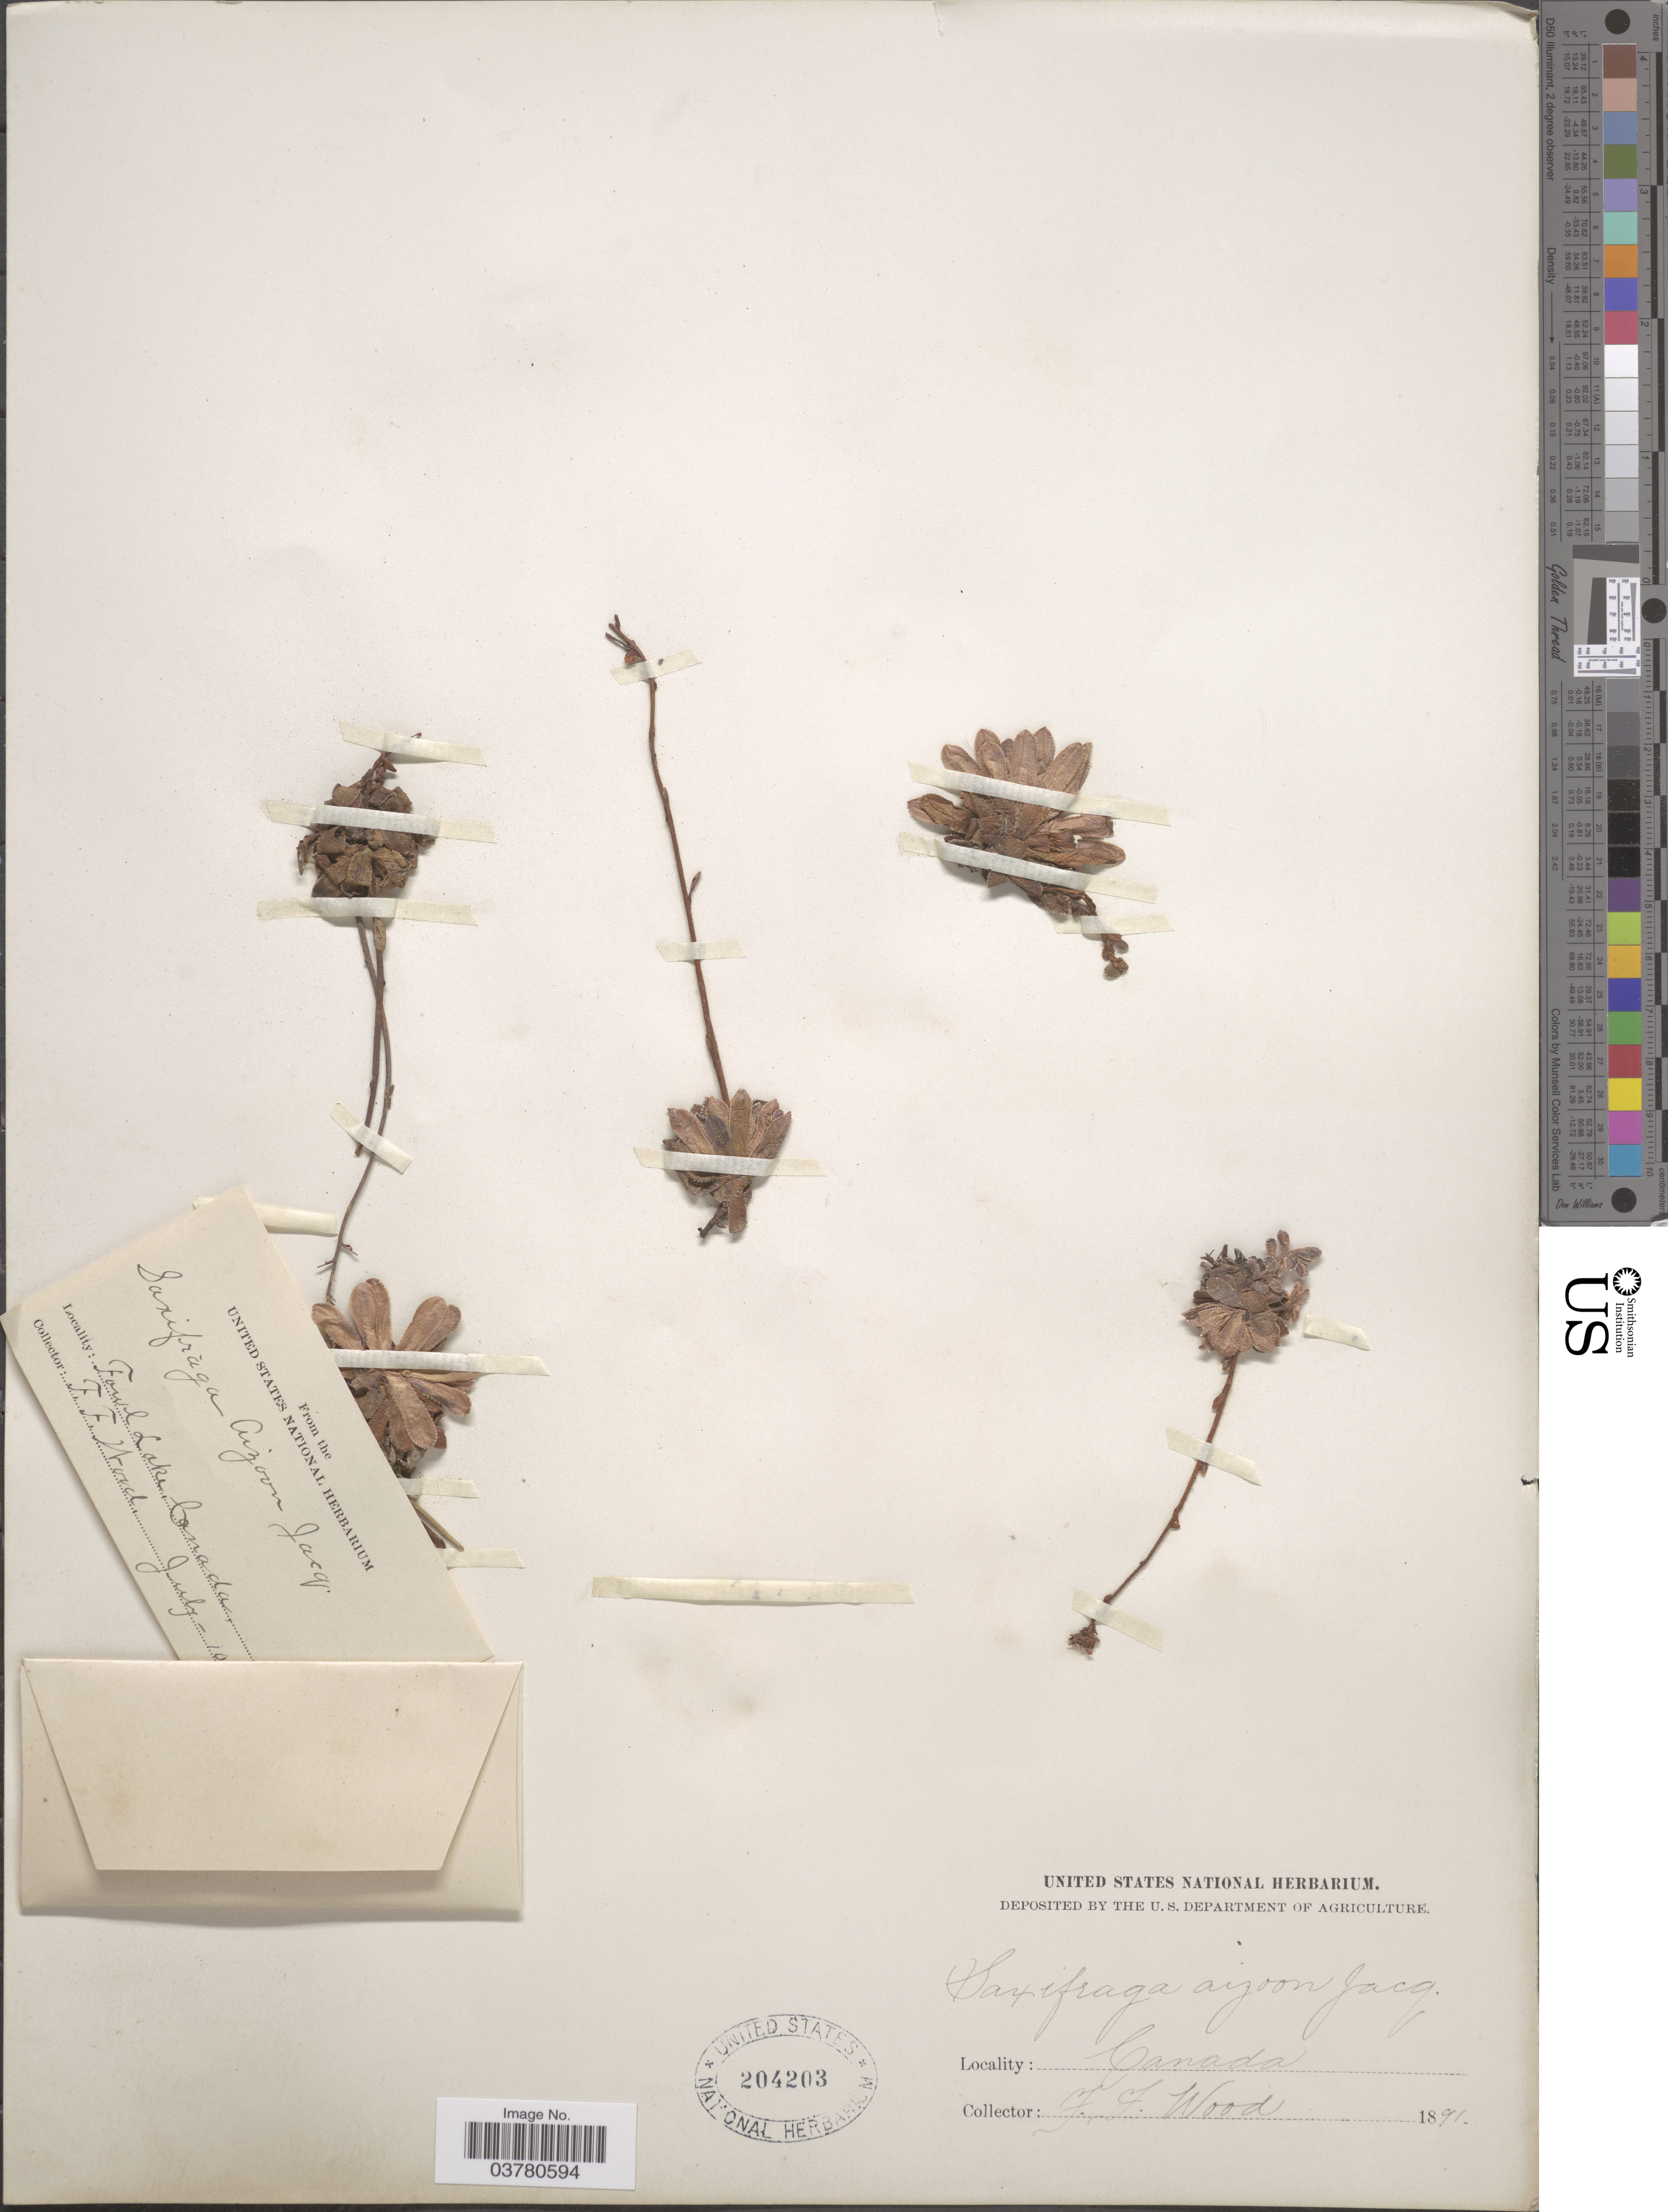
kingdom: Plantae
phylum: Tracheophyta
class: Magnoliopsida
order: Saxifragales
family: Saxifragaceae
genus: Saxifraga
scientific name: Saxifraga paniculata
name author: Mill.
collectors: F. Wood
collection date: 1891-07-10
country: Canada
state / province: Ontario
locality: Fowl Lake.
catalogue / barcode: US 204203